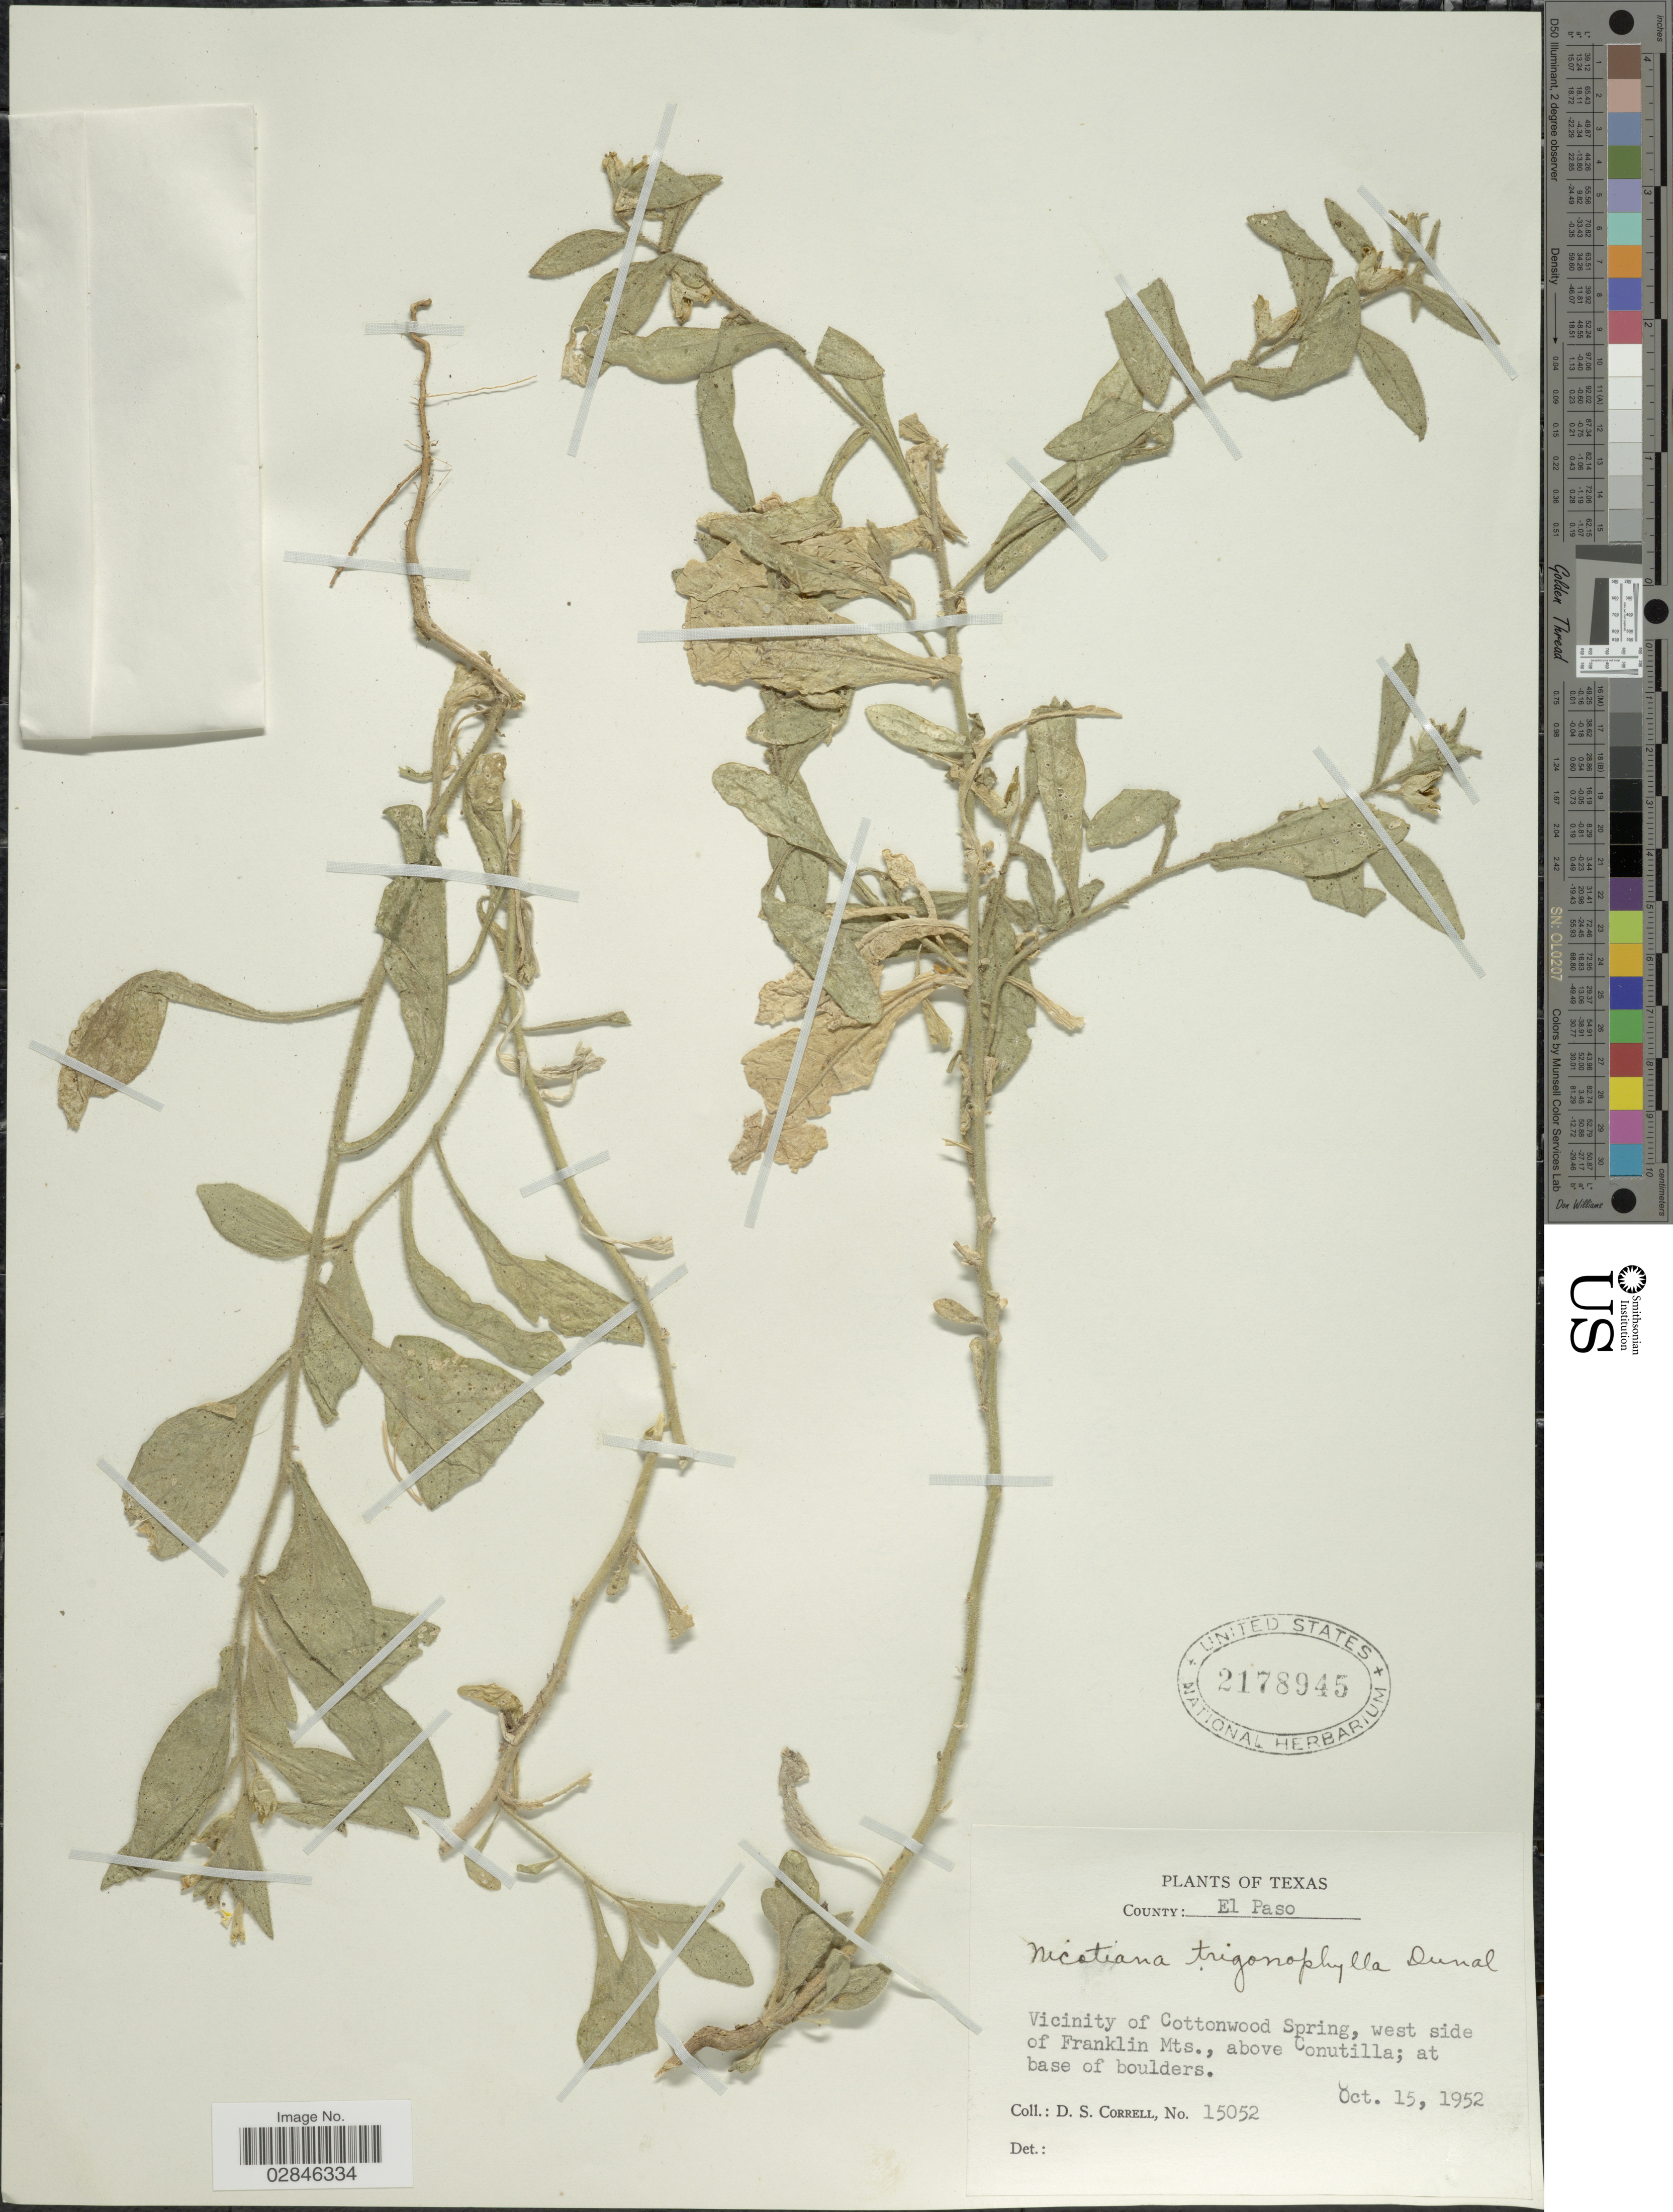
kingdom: Plantae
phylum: Tracheophyta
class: Magnoliopsida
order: Solanales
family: Solanaceae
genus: Nicotiana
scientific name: Nicotiana trigonophylla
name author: Dunal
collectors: D. S. Correll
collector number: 15052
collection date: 1952-10-15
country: United States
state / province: Texas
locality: County: El Paso, Vicinity of Cottonwood Spring, west side of Franklin Mts., above Conutilla.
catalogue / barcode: US 2178945